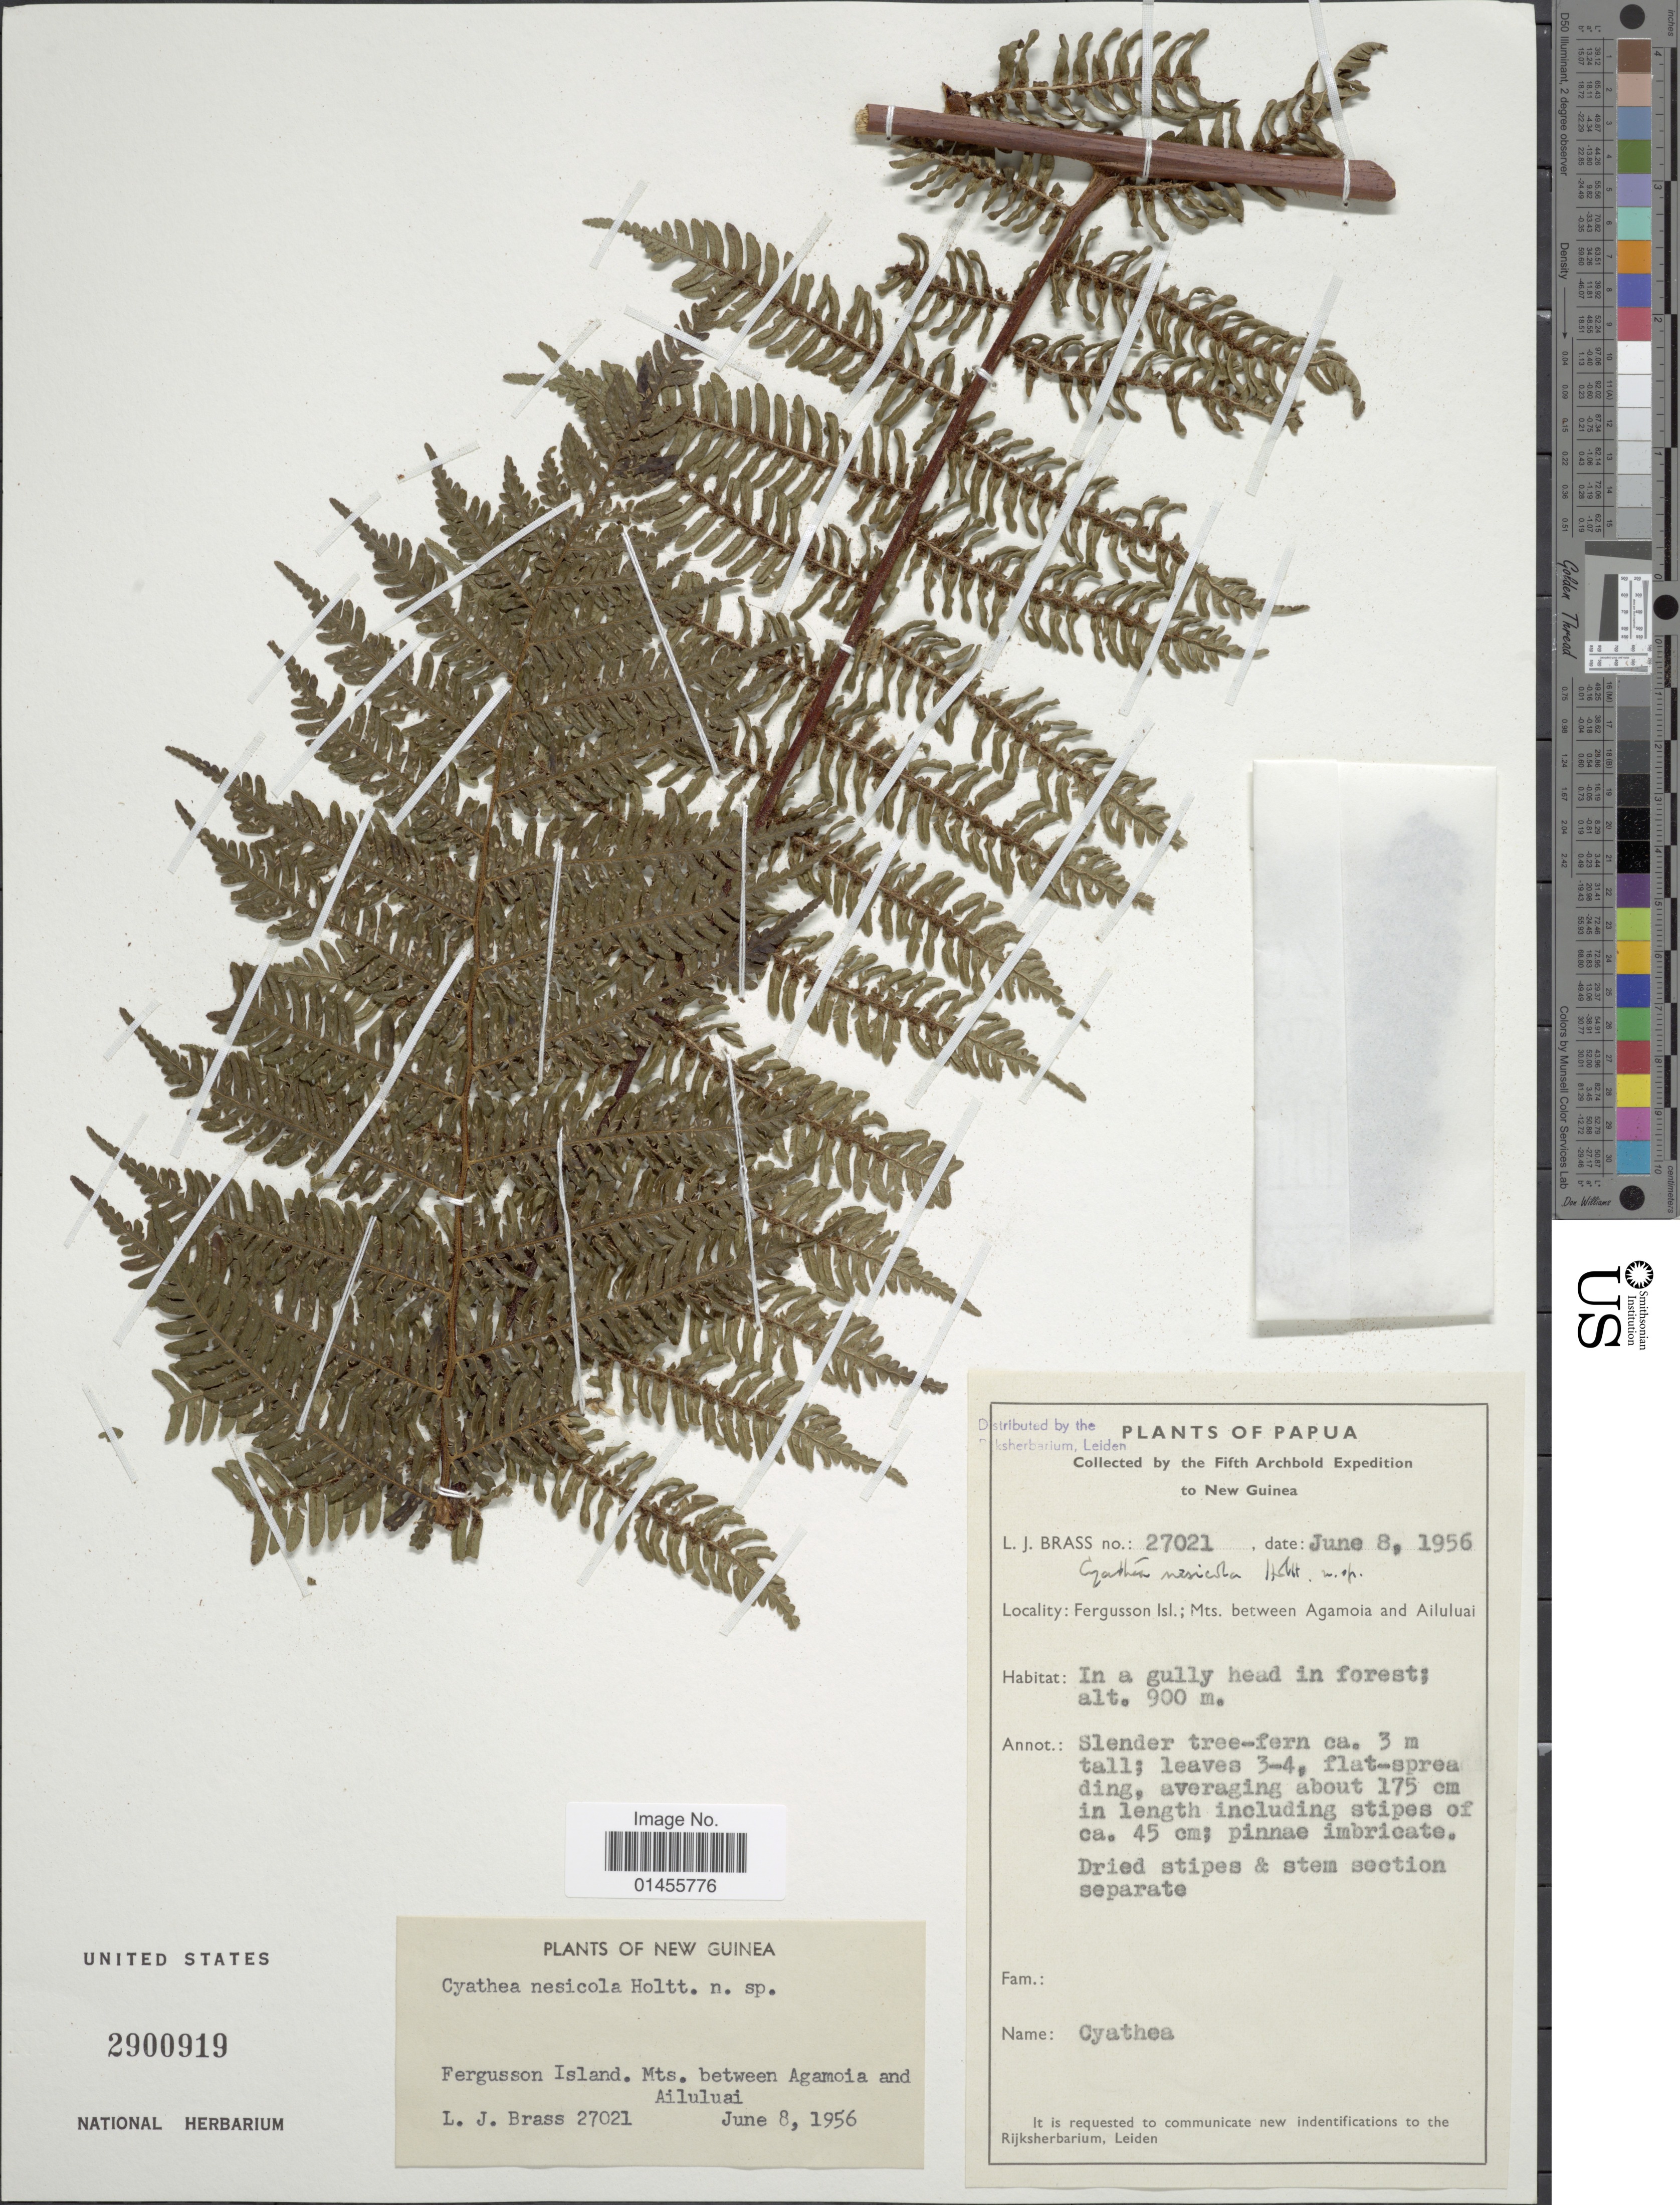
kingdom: Plantae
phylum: Tracheophyta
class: Polypodiopsida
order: Cyatheales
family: Cyatheaceae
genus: Alsophila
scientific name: Alsophila sp.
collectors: L. J. Brass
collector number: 27021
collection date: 1956-06-08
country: Papua New Guinea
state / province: Milne Bay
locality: New Guinea: Fergusson Isl.; Mts. between Agamoia and Ailuluai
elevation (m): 900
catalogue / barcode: US 2900919